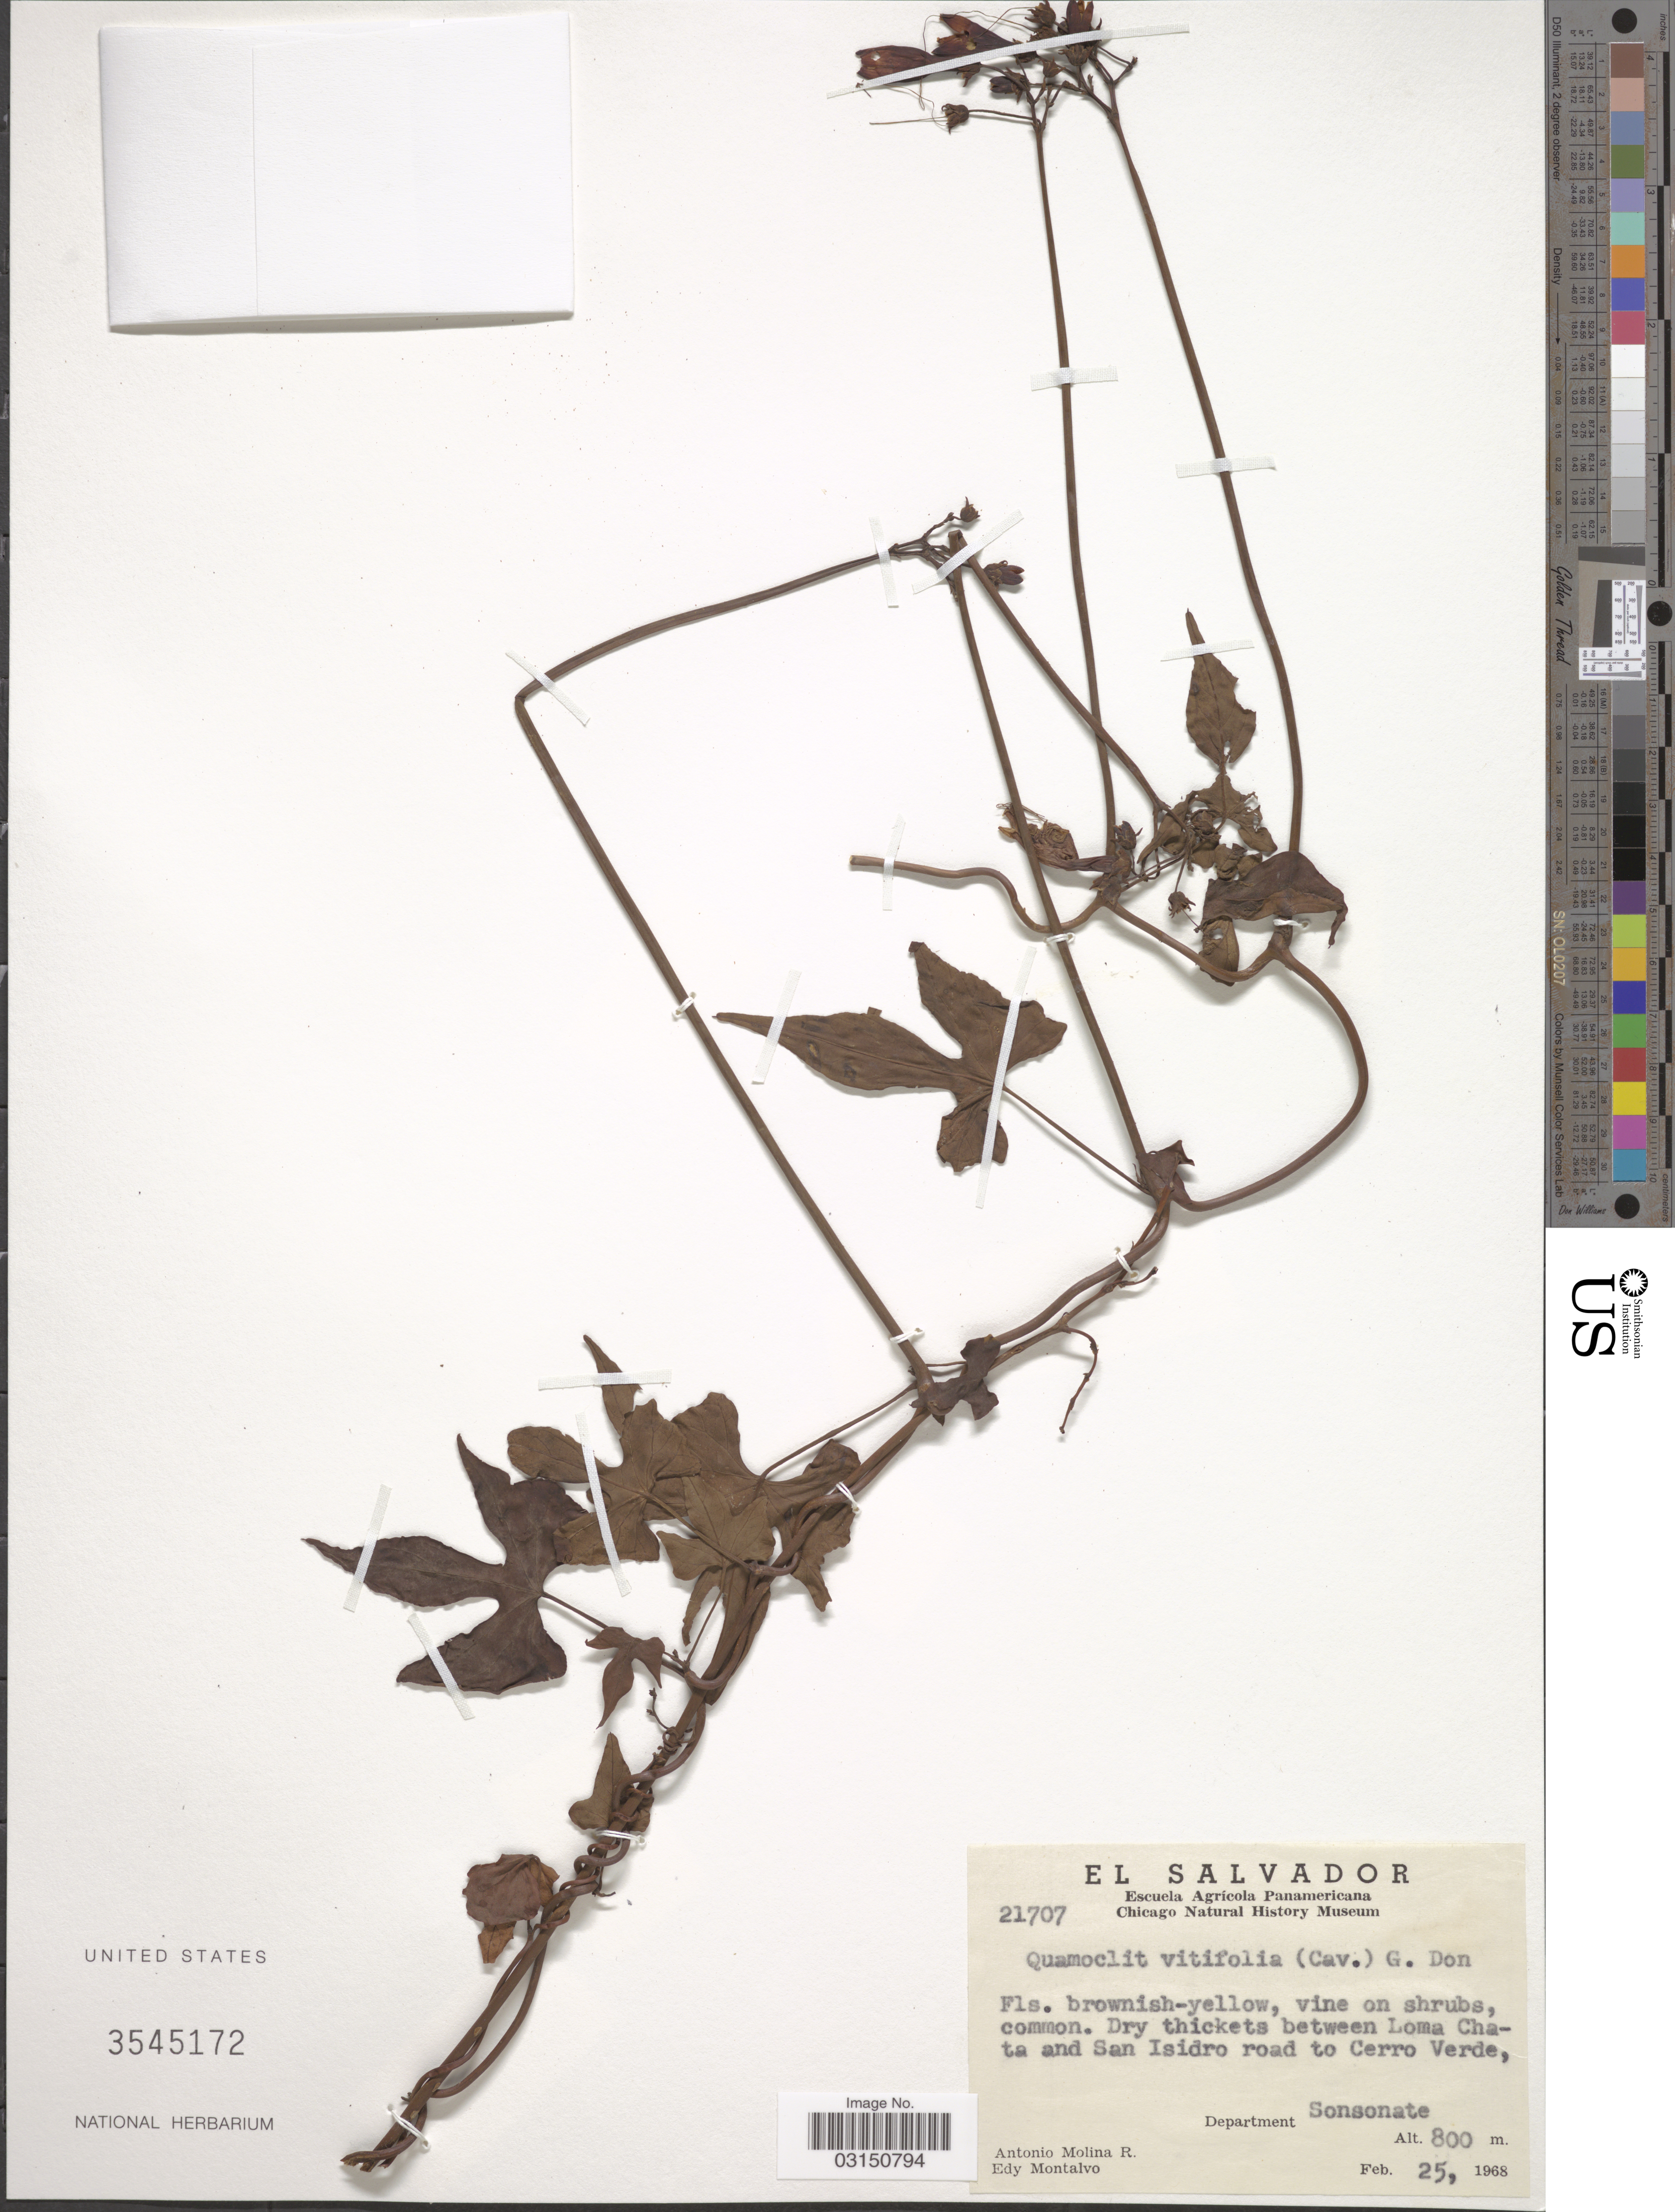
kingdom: Plantae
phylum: Tracheophyta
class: Magnoliopsida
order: Solanales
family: Convolvulaceae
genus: Ipomoea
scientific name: Ipomoea neei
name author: (Spreng.) O'Donell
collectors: A. Molina R. & E. A. Montalvo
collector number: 21707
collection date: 1968-02-25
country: El Salvador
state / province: Sonsonate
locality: Dry thickets between Loma Chata and San Isidro road to Cerro Verde, Department Sonsonate.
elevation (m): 800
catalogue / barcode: US 3545172